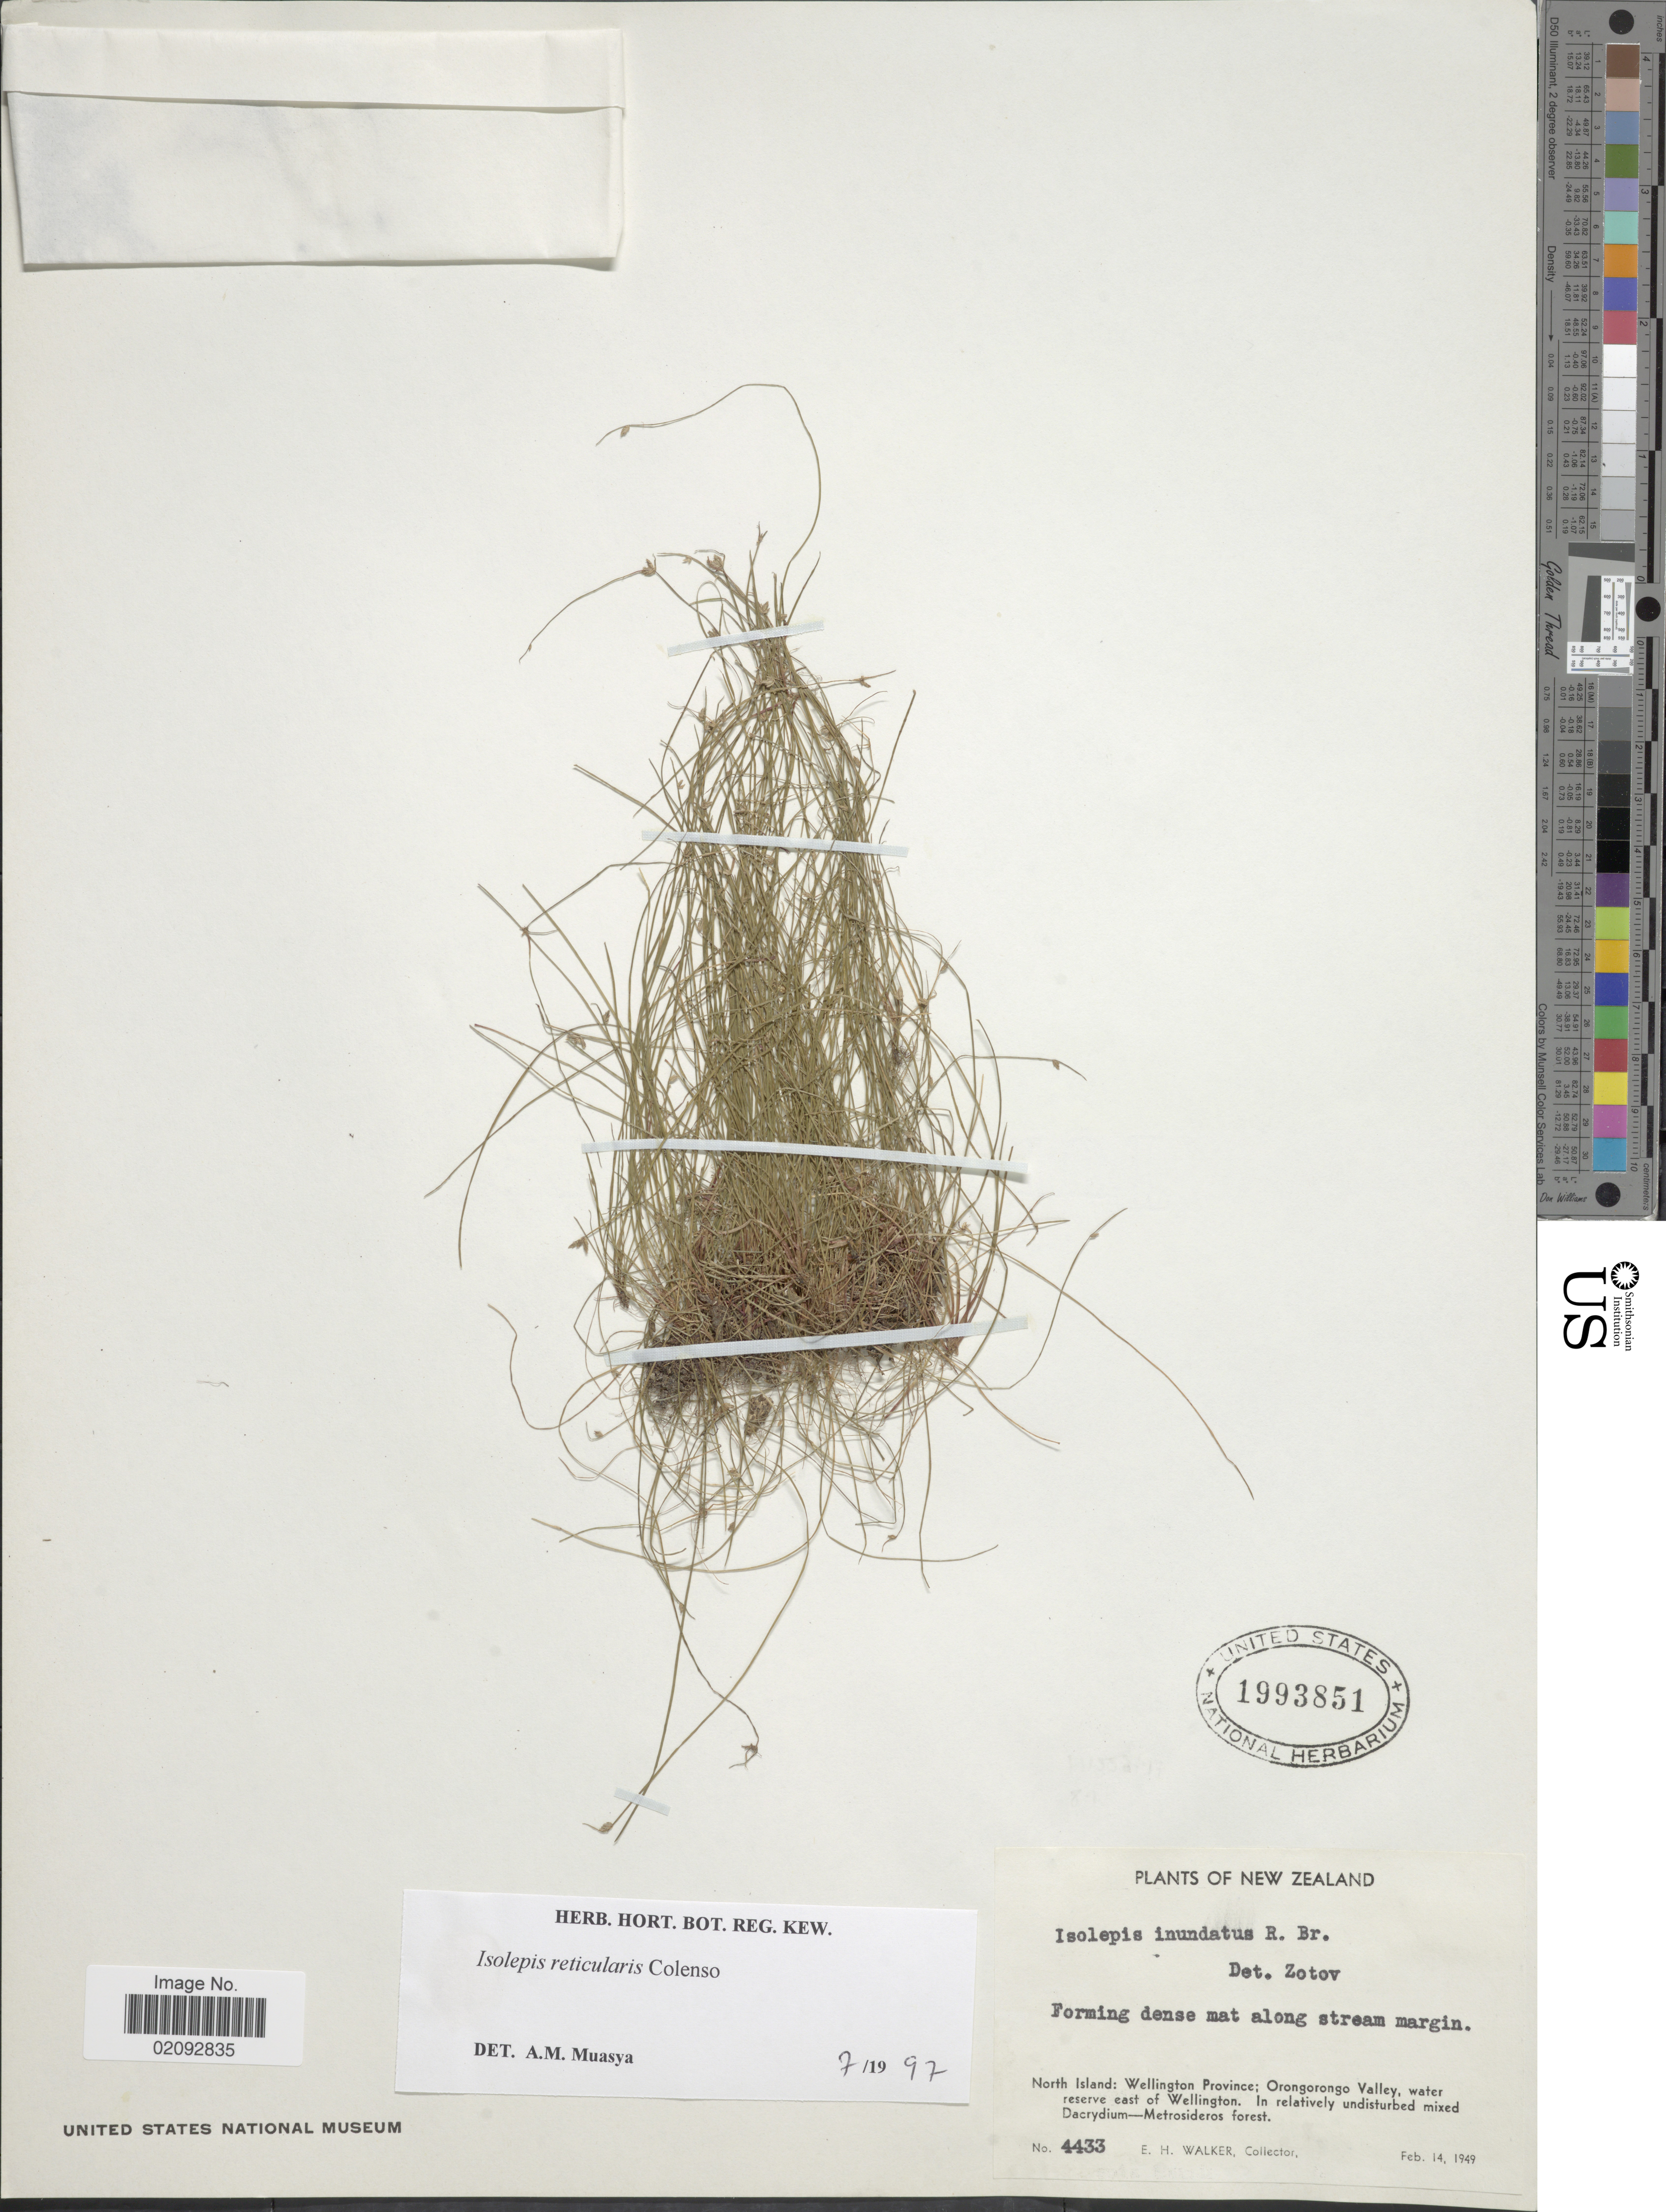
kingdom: Plantae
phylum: Tracheophyta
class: Liliopsida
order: Poales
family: Cyperaceae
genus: Isolepis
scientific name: Isolepis reticularis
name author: Colenso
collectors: E. H. Walker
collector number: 4433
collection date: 1949-02-14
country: New Zealand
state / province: Wellington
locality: Forming dense mat along stream margin, North Island: orongorongo Valley, water reserve east of Wellington.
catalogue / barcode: US 1993851